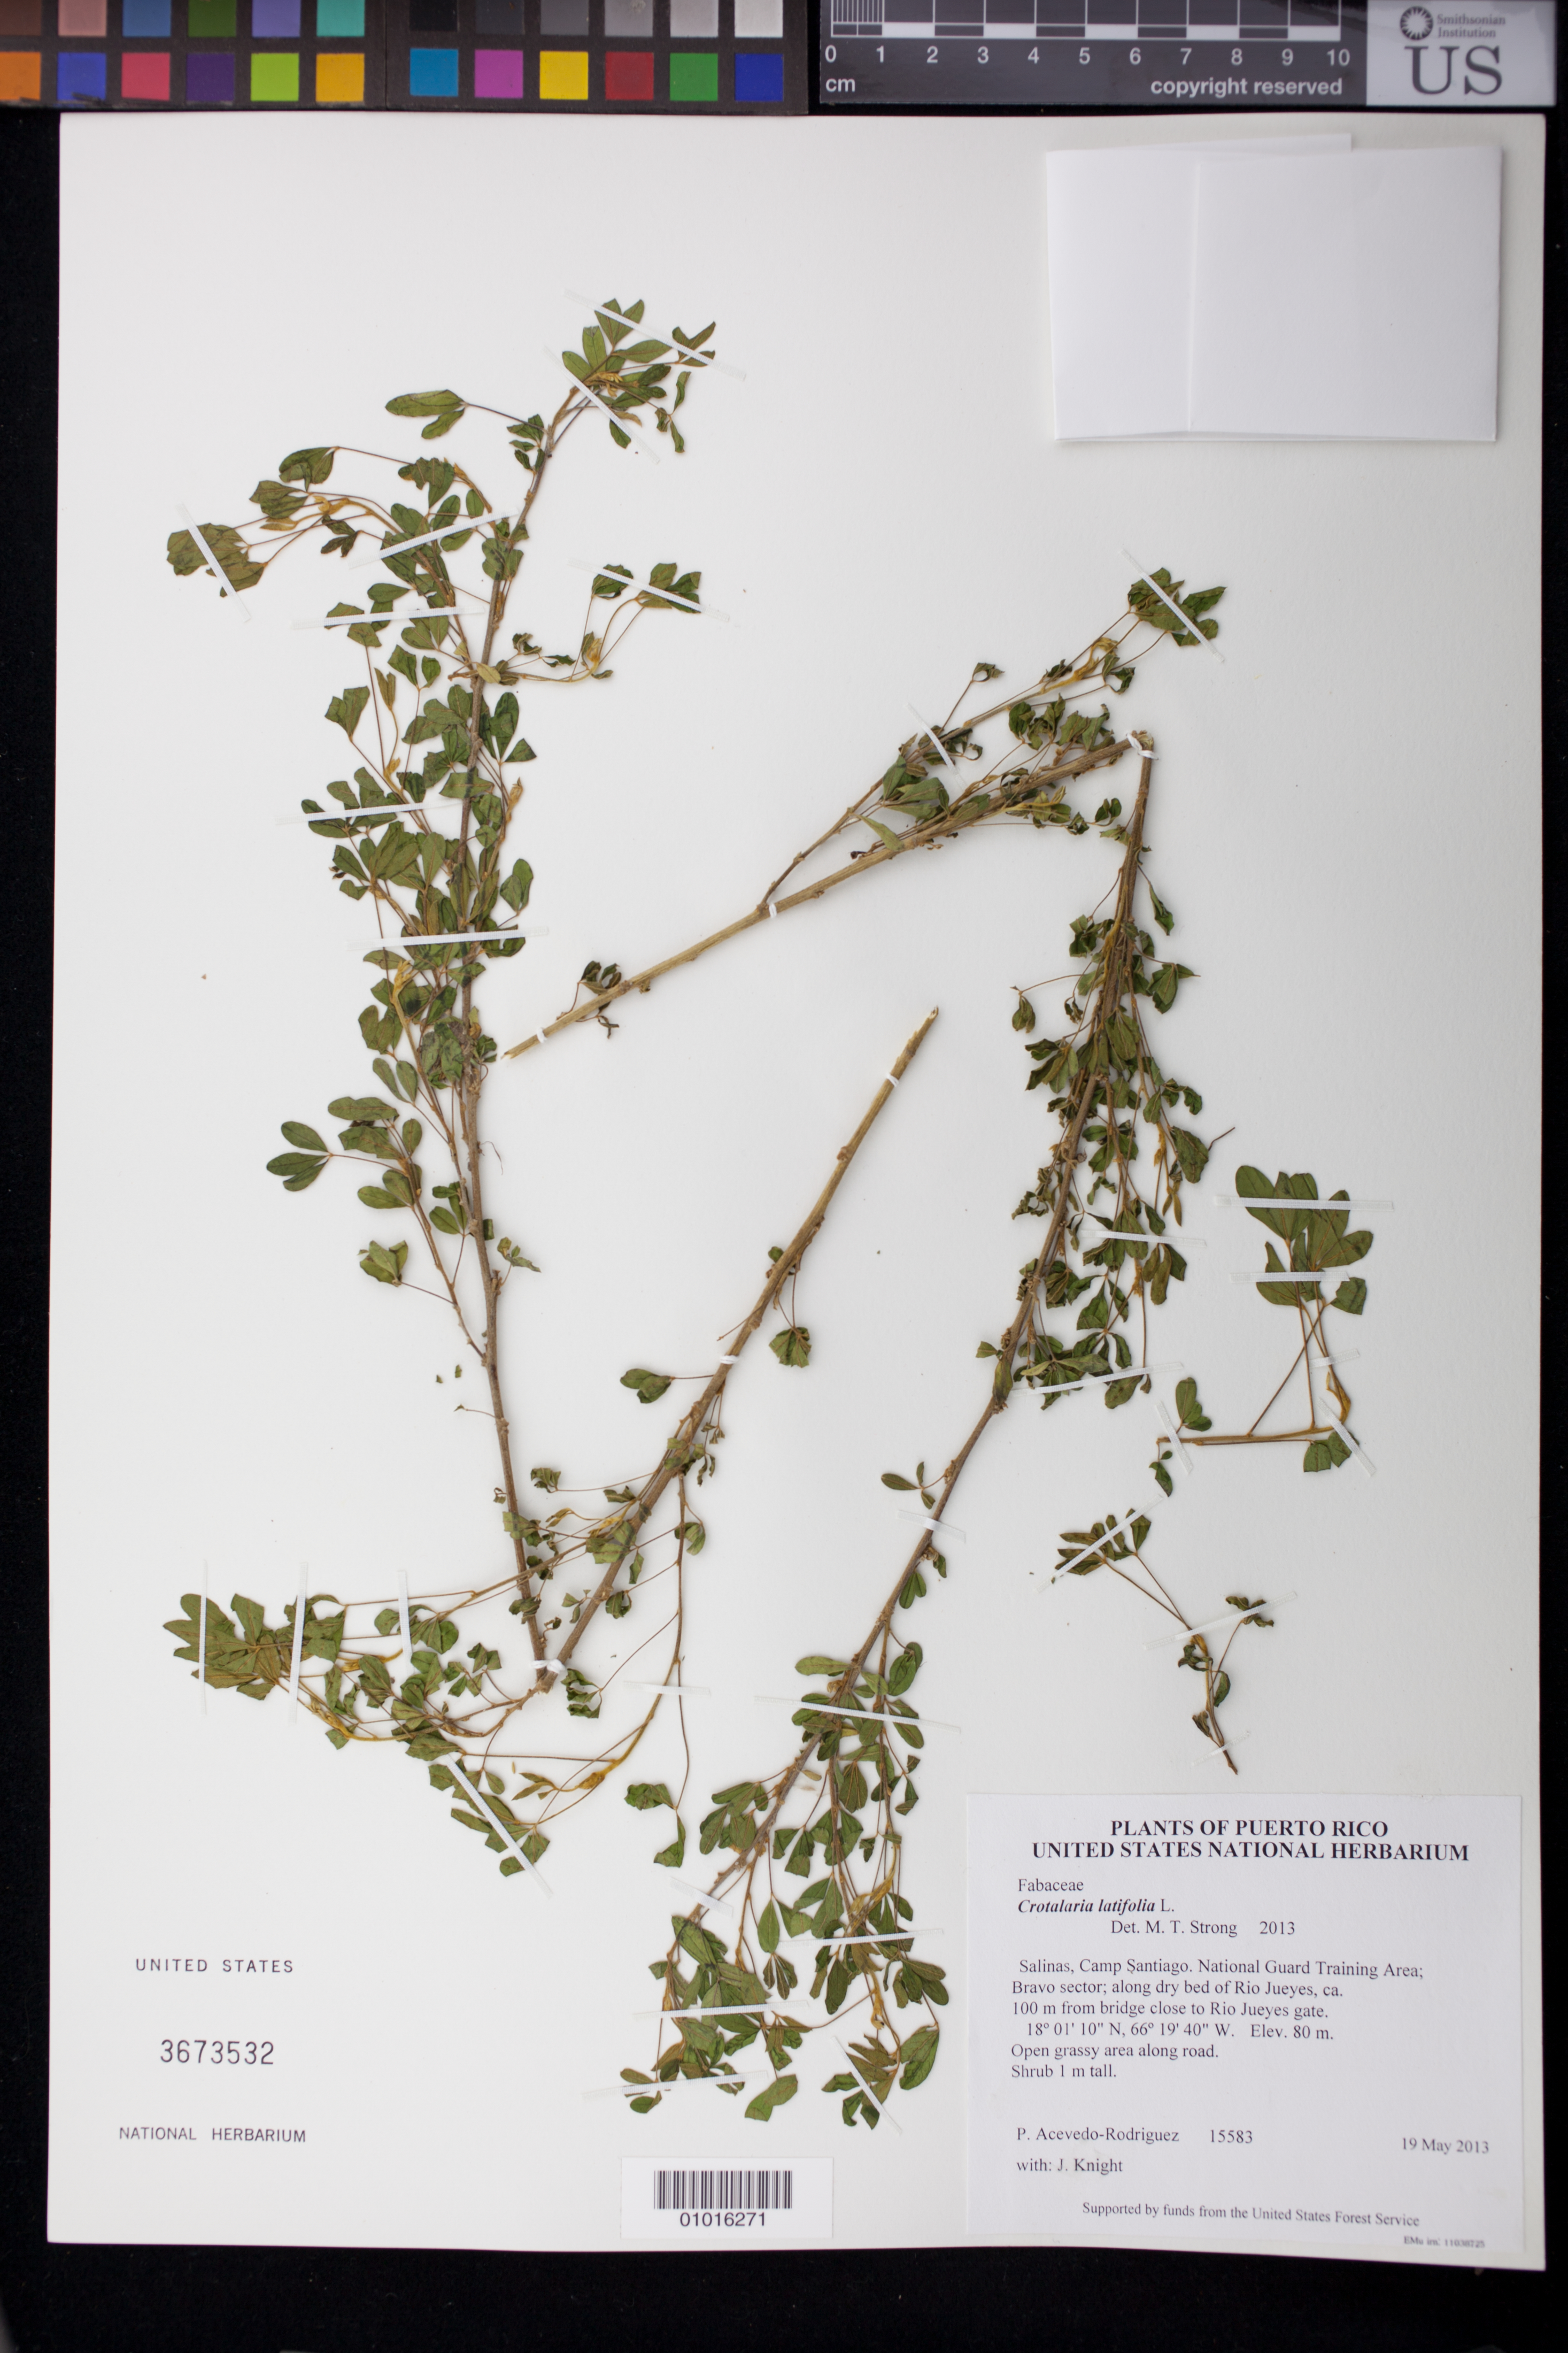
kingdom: Plantae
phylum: Tracheophyta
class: Magnoliopsida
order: Malpighiales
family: Euphorbiaceae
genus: Acalypha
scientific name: Acalypha portoricensis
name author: Müll. Arg.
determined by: Acevedo-Rodríguez, P., (BOT), Smithsonian Institution - National Museum of Natural History (UNITED STATES)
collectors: P. Acevedo-Rodr. & J. Knight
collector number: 15582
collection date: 2013-05-19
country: Puerto Rico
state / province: Salinas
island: Puerto Rico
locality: Camp Santiago. National Guard Training Area; Bravo sector; along dry bed of Rio Jueyes, ca. 100 m from bridge close to Rio Jueyes gate.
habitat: Open grassy area along road.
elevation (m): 80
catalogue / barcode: US 3673531